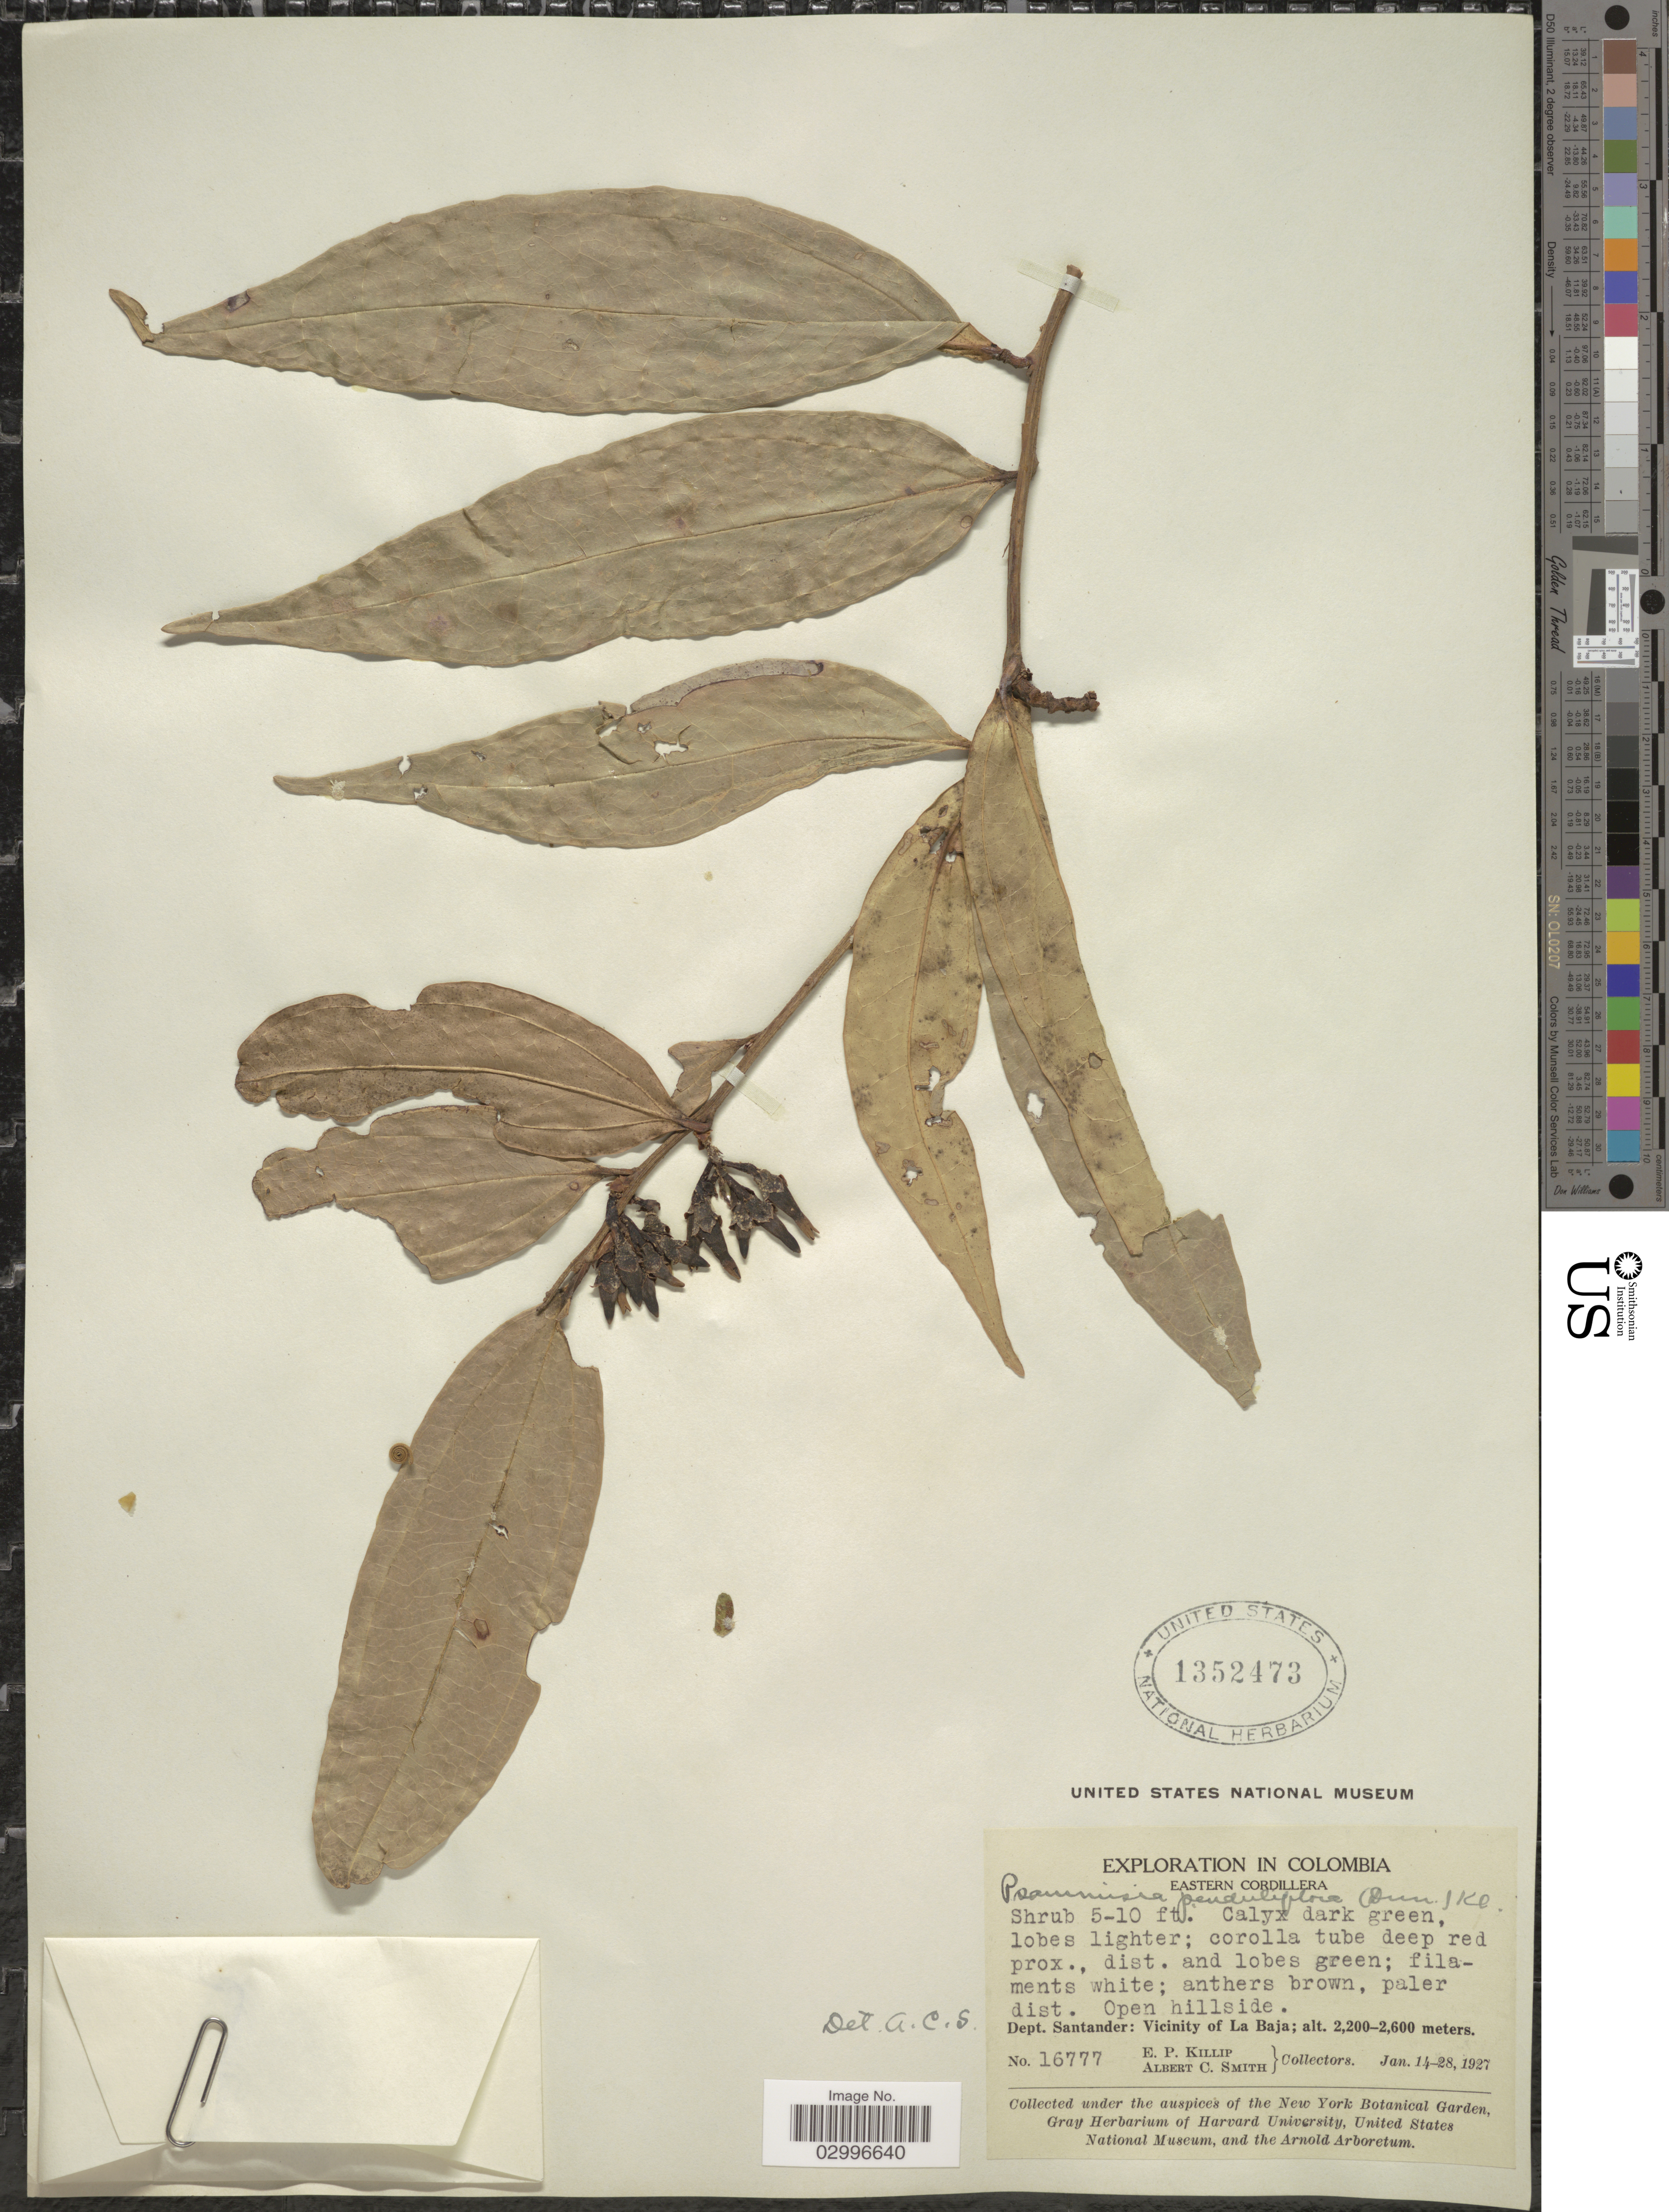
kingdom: Plantae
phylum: Tracheophyta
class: Magnoliopsida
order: Ericales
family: Ericaceae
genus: Psammisia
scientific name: Psammisia penduliflora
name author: (Dunal) Klotzsch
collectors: E. P. Killip & A. C. Smith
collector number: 16777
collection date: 1927-01-14/1927-01-28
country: Colombia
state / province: Santander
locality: Eastern Cordillera. Dept. Santander: Vicinity of La Baja.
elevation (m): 2200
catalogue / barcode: US 1352473